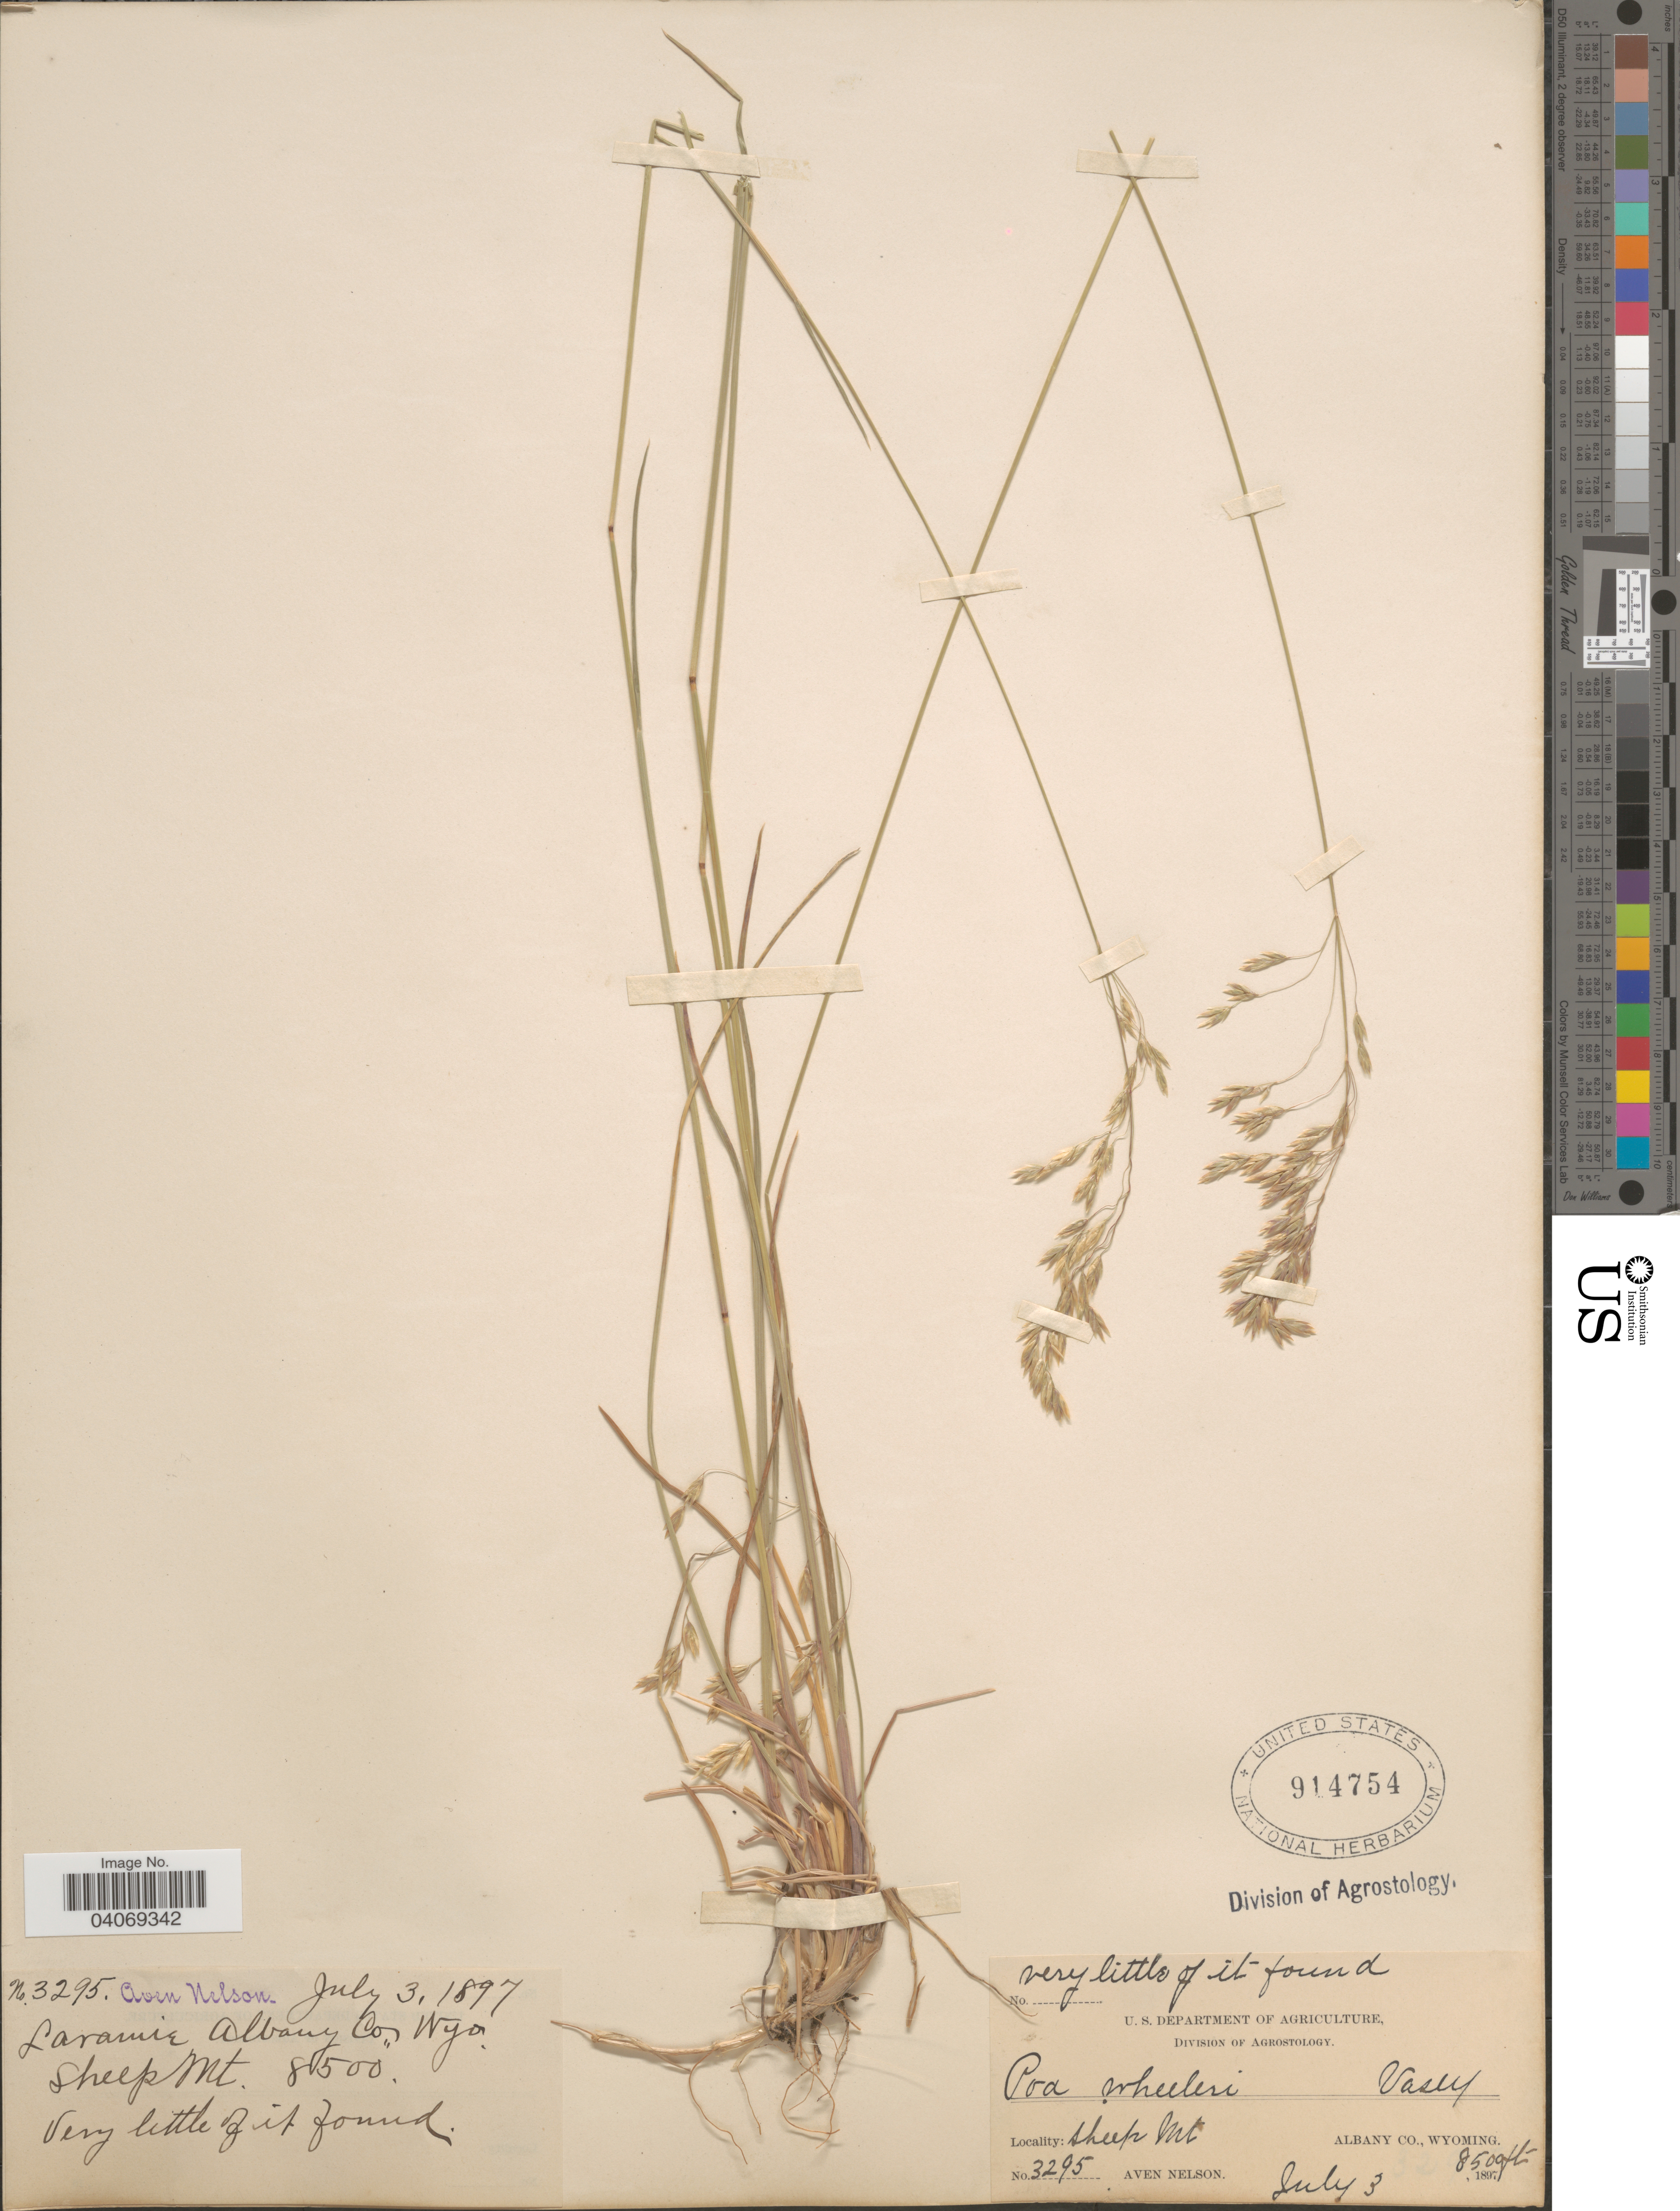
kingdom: Plantae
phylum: Tracheophyta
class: Liliopsida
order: Poales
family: Poaceae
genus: Poa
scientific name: Poa wheeleri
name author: Vasey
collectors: A. Nelson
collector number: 3295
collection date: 1897-07-03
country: United States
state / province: Wyoming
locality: Laramie. Albany Co. Sheep Mt.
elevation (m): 2591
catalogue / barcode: US 914754